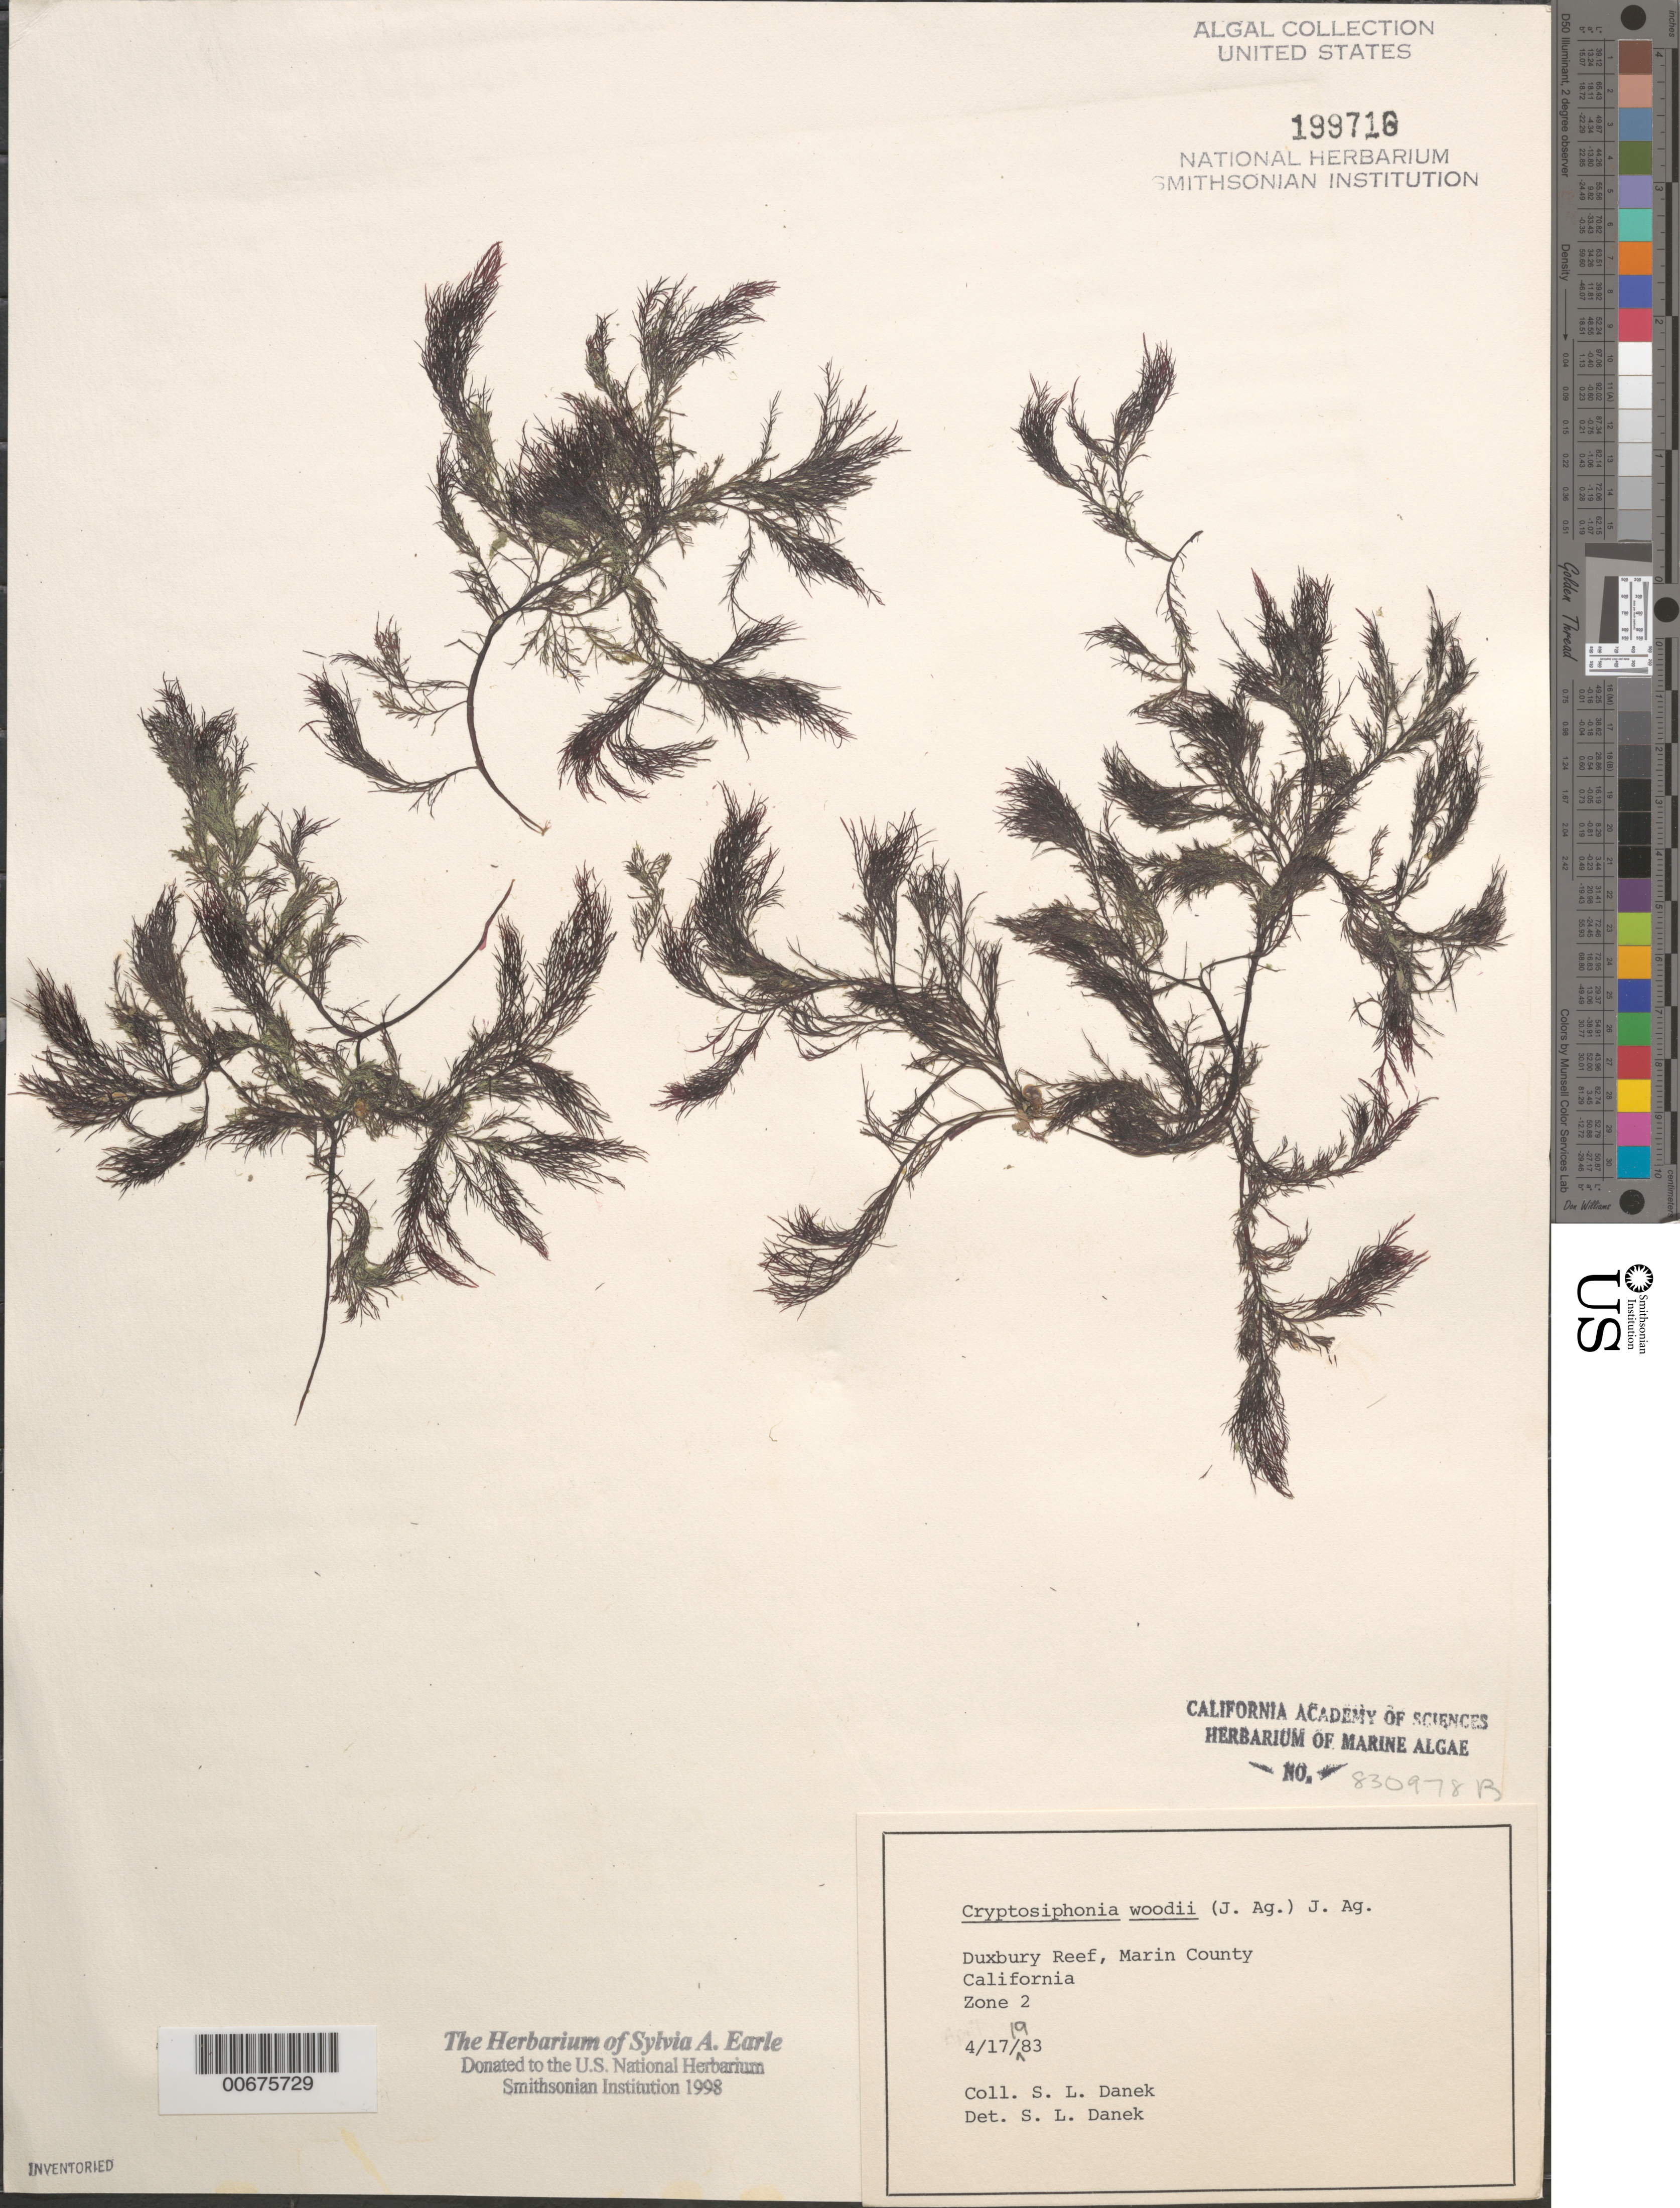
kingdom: Plantae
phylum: Rhodophyta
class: Florideophyceae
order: Gigartinales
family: Dumontiaceae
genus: Cryptosiphonia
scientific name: Cryptosiphonia woodii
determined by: Danek, S. L.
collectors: S. Danek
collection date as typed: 17 Apr 1983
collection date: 1983-04-17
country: United States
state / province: California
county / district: Marin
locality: Duxbury Reef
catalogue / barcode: US 199716